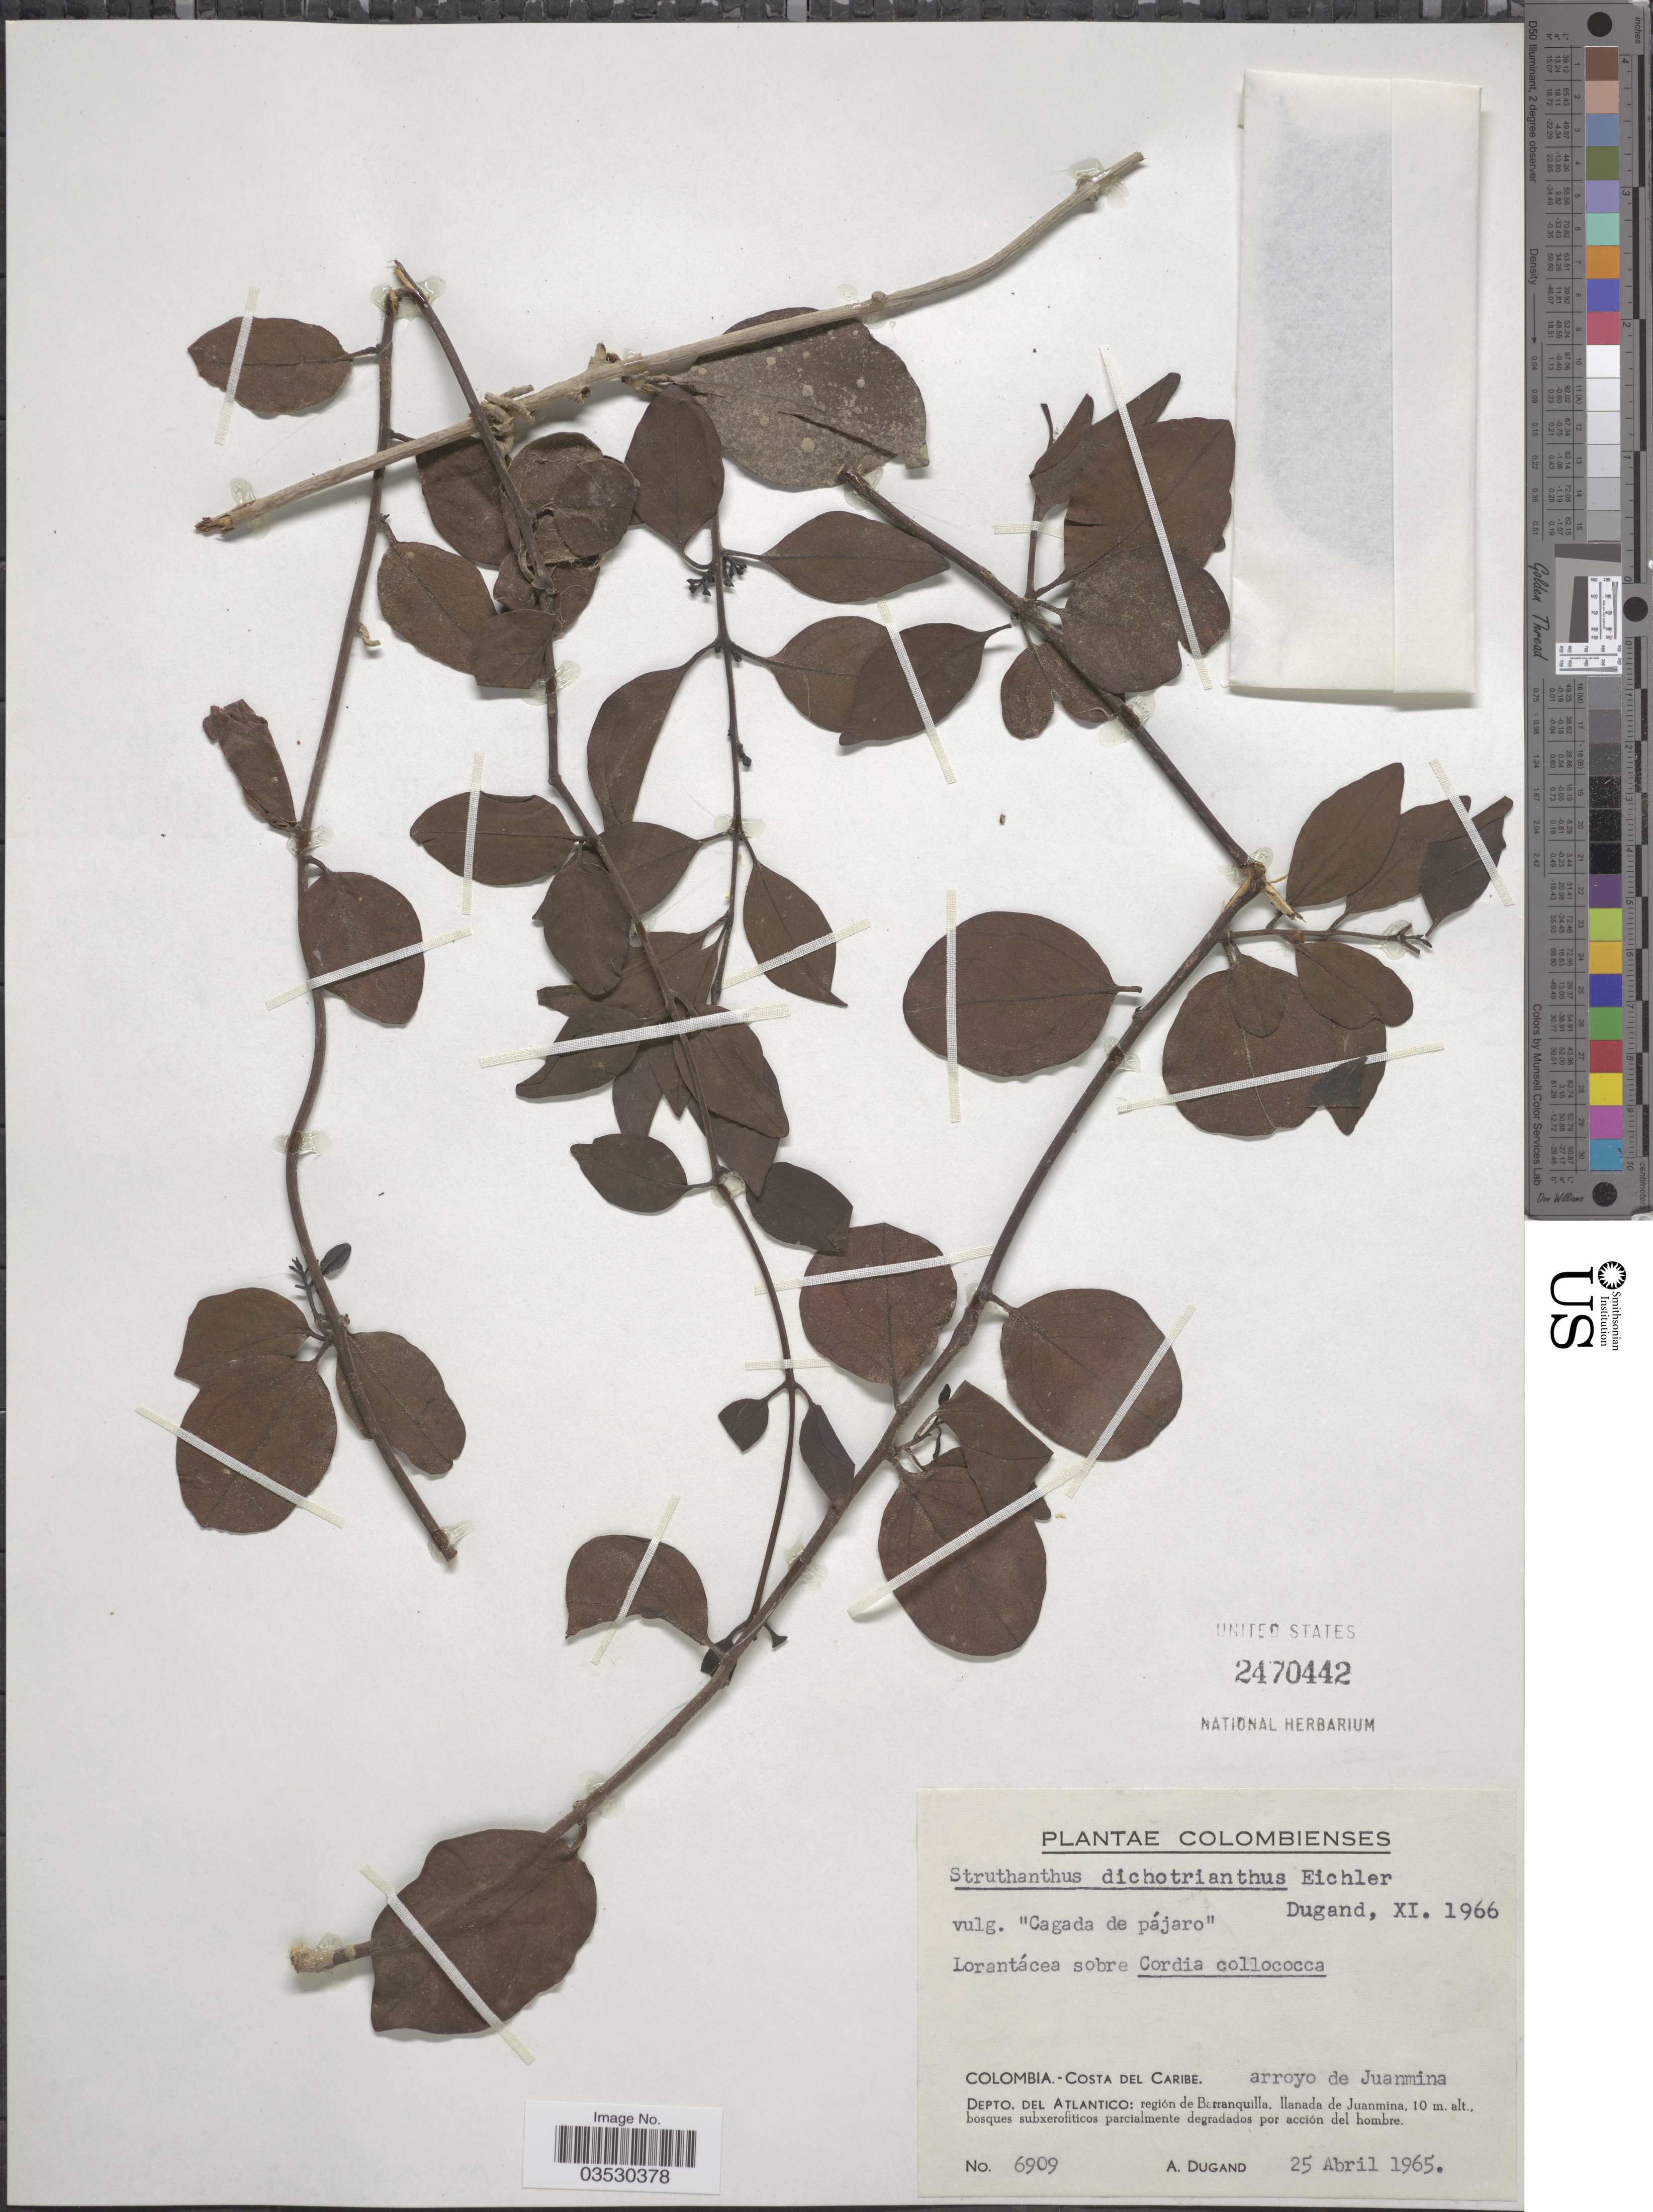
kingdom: Plantae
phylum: Tracheophyta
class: Magnoliopsida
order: Santalales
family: Loranthaceae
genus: Struthanthus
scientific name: Struthanthus dichotrianthus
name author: Eichler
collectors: A. Dugand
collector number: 6909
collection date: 1965-04-25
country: Colombia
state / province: Atlántico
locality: Costa del Caribe. Arroyo de Juanmina. Depto. del Atlantico: región de Barranquilla, llanada de Juanmina.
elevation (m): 10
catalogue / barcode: US 2470442